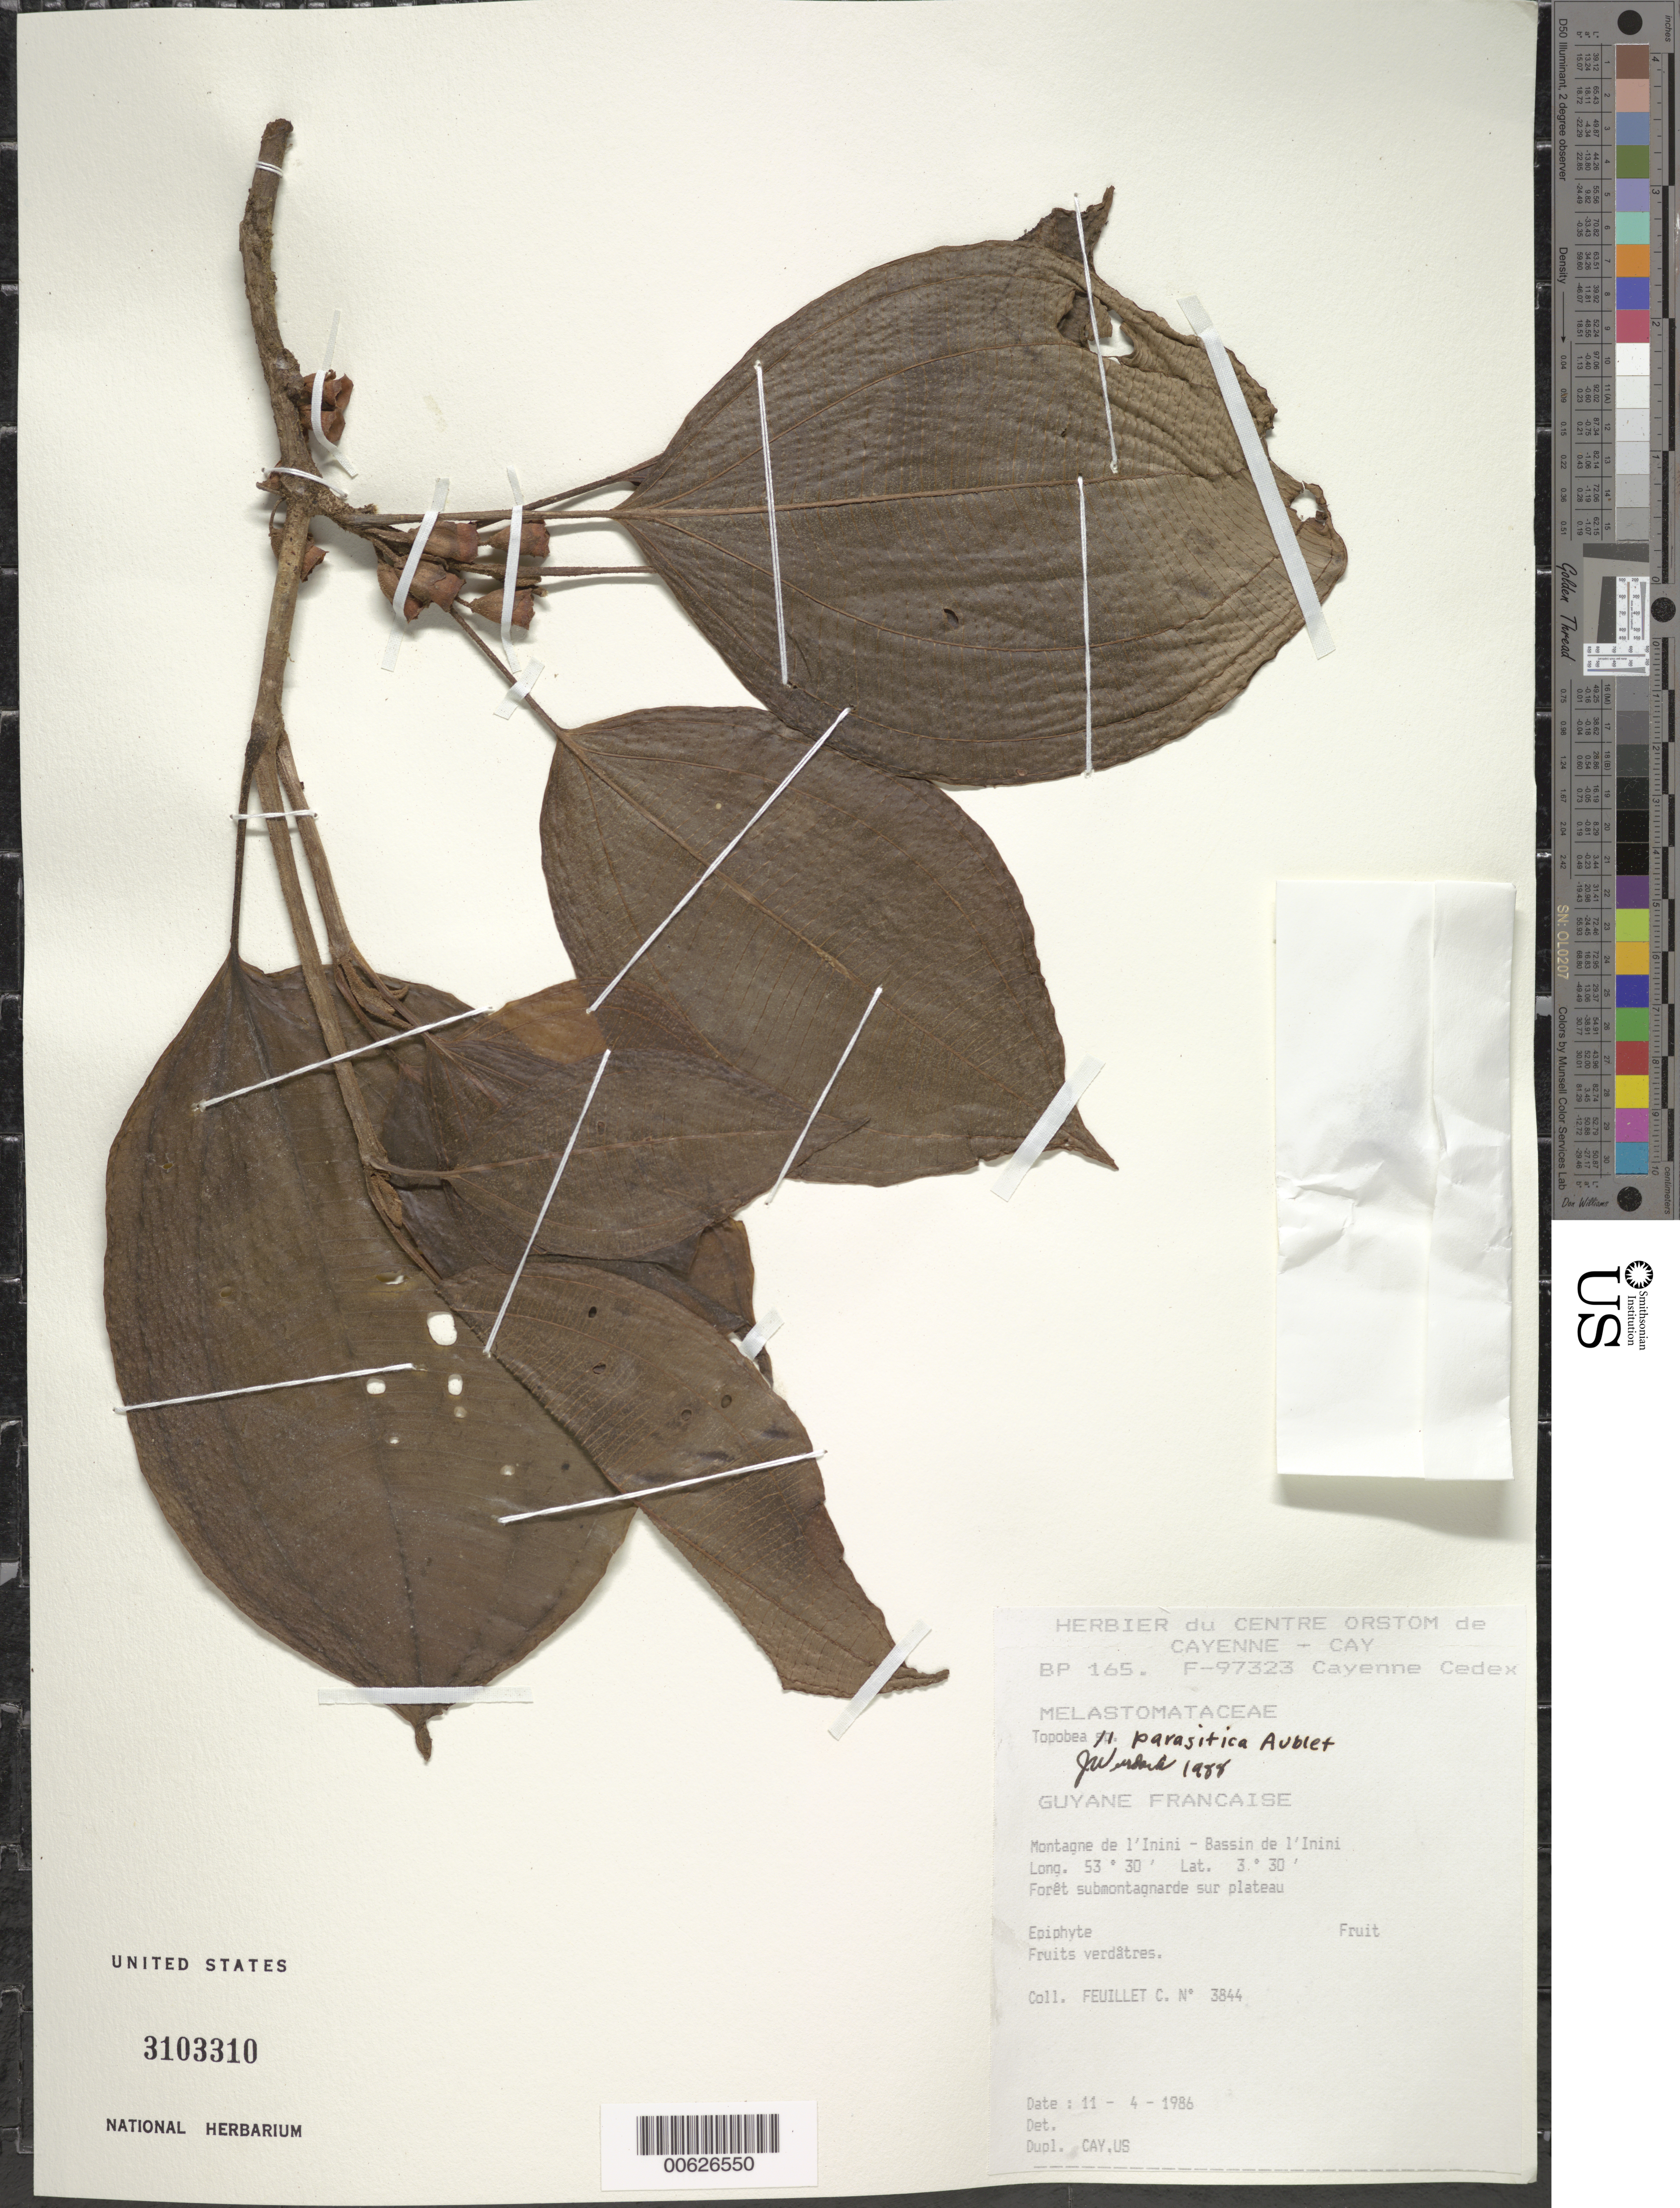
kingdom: Plantae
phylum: Tracheophyta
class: Magnoliopsida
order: Myrtales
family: Melastomataceae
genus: Topobea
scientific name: Topobea parasitica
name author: Aubl.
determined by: Wurdack, John J., (US), US (UNITED STATES)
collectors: C. Feuillet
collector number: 3844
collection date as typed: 11-Apr-86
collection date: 1986-04-11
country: French Guiana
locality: Montagne de l'Inini, Bassin de l'Inini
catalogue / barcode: US 3103310